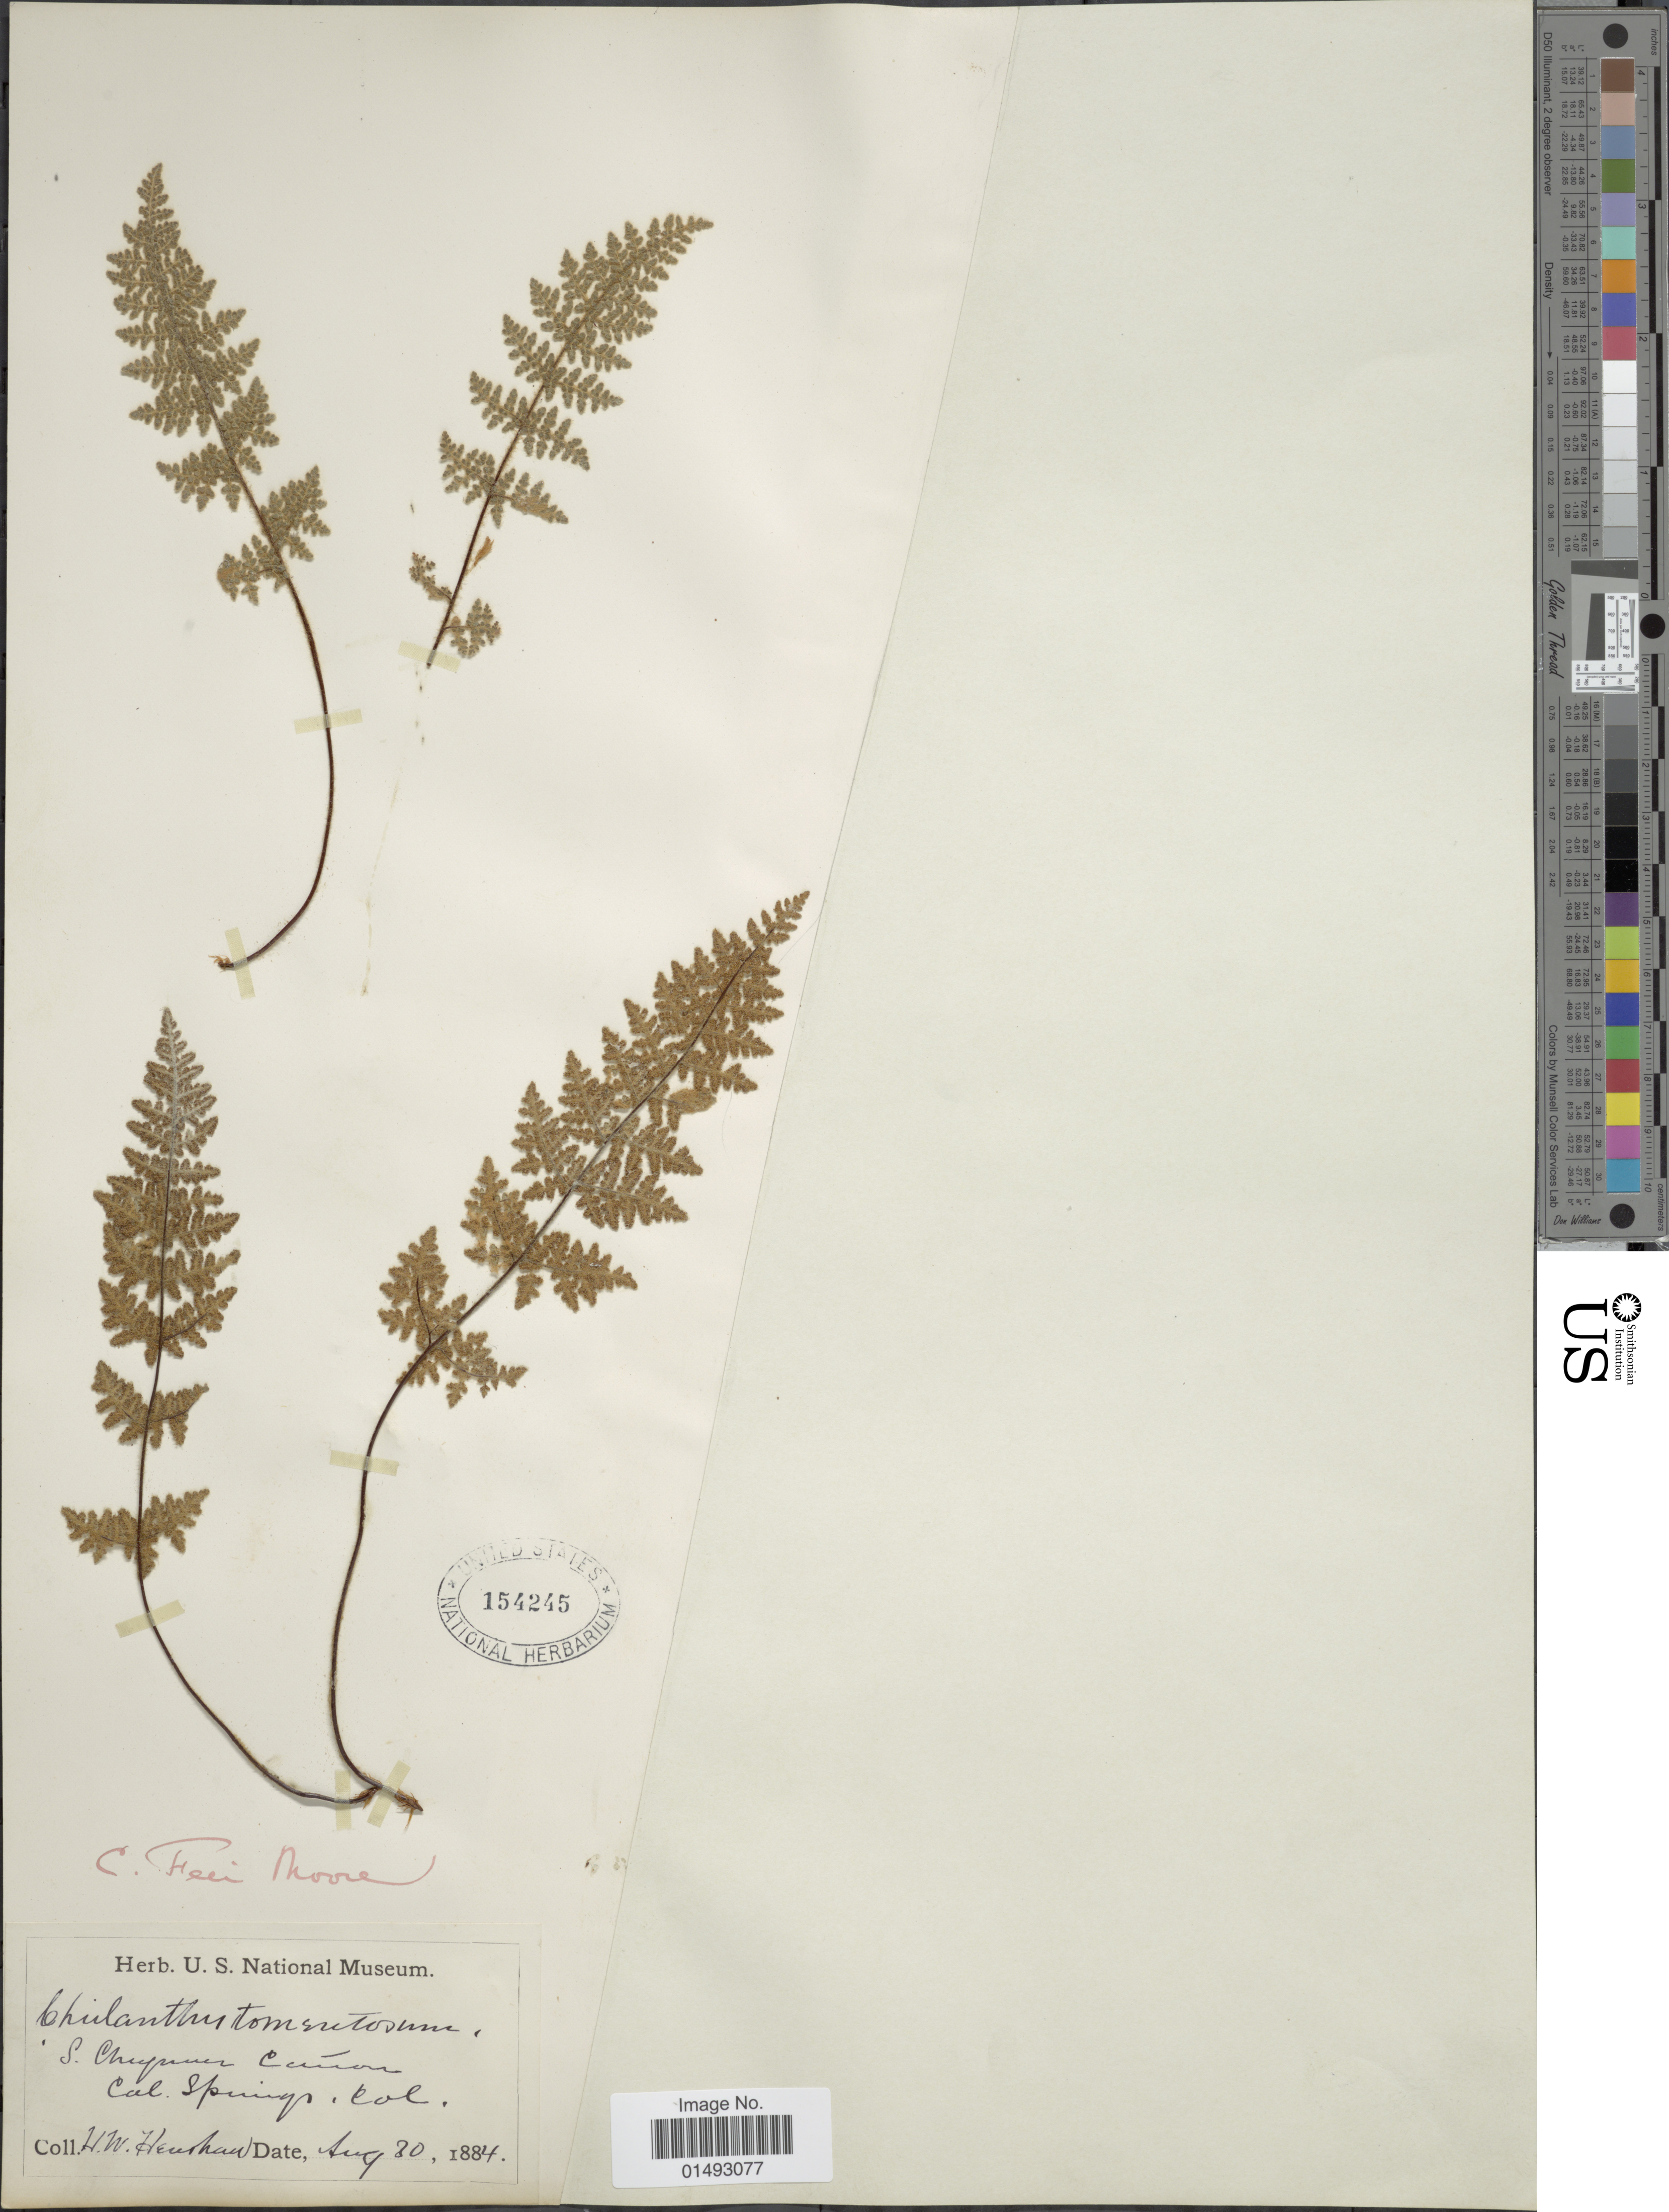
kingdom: Plantae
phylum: Tracheophyta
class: Polypodiopsida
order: Polypodiales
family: Pteridaceae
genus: Myriopteris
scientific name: Myriopteris gracilis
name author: Fée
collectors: H. Huerham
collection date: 1884-08-30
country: United States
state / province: Colorado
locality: Cal Springs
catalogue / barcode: US 154245